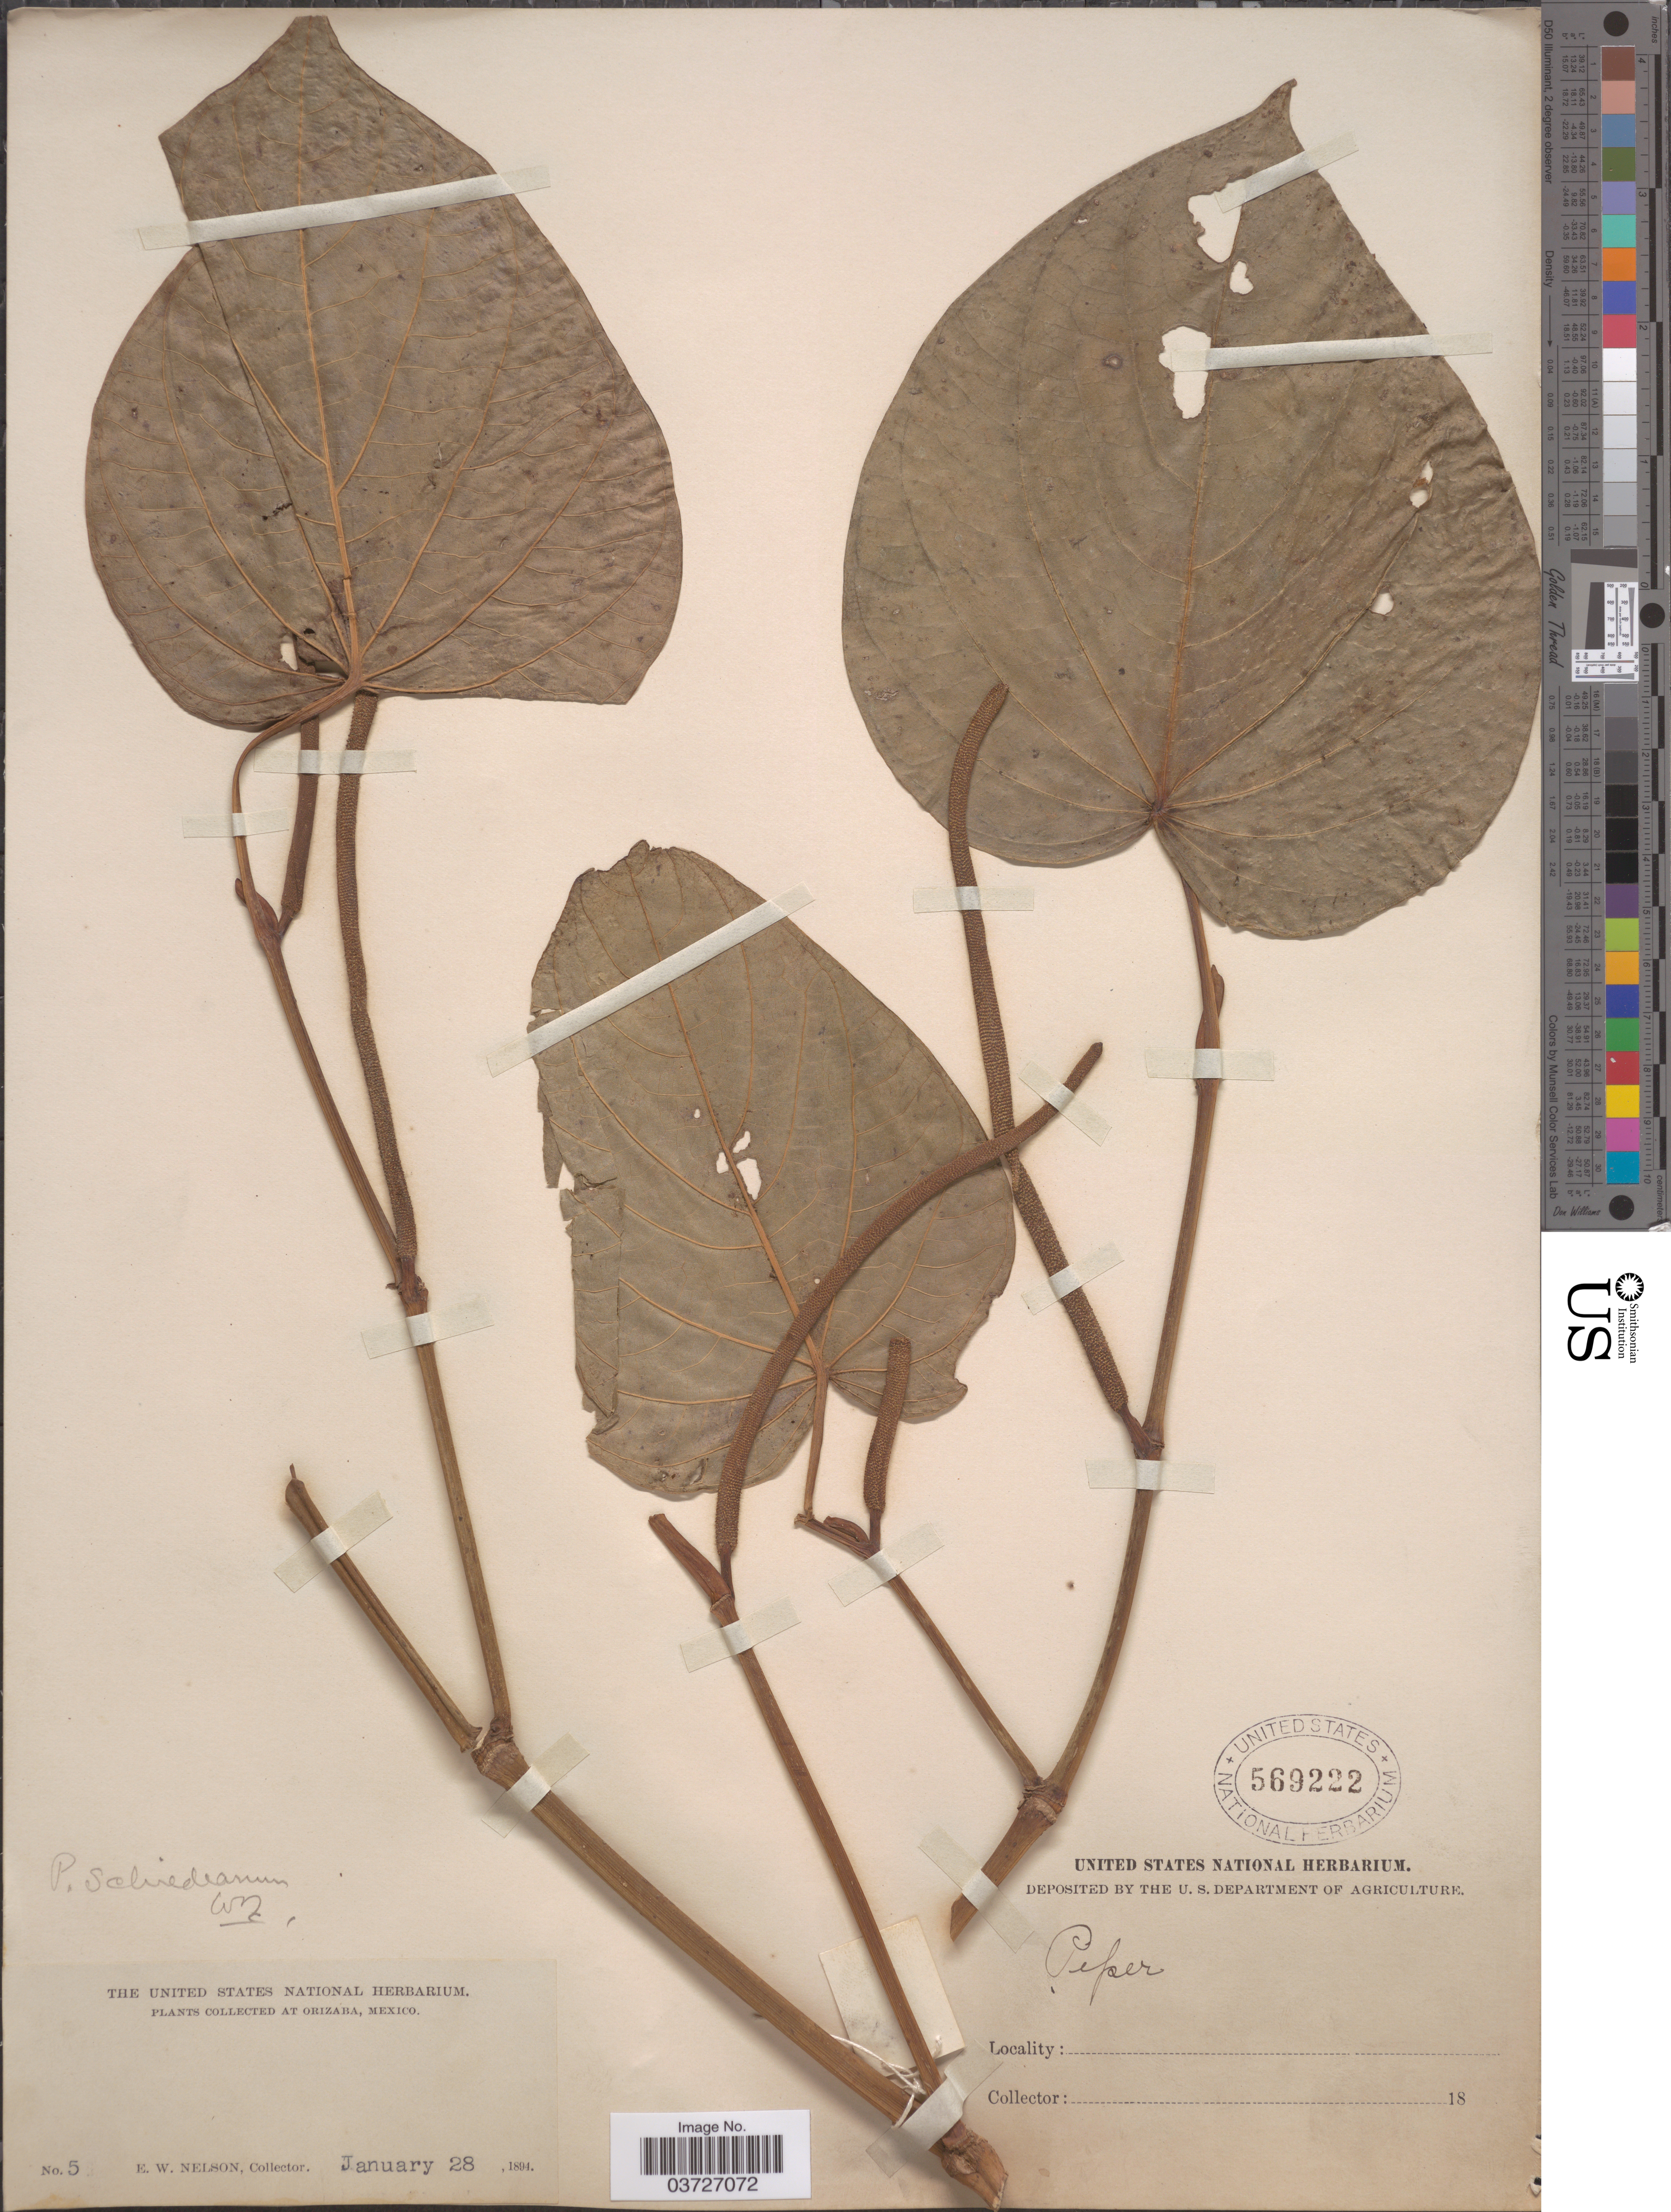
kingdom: Plantae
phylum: Tracheophyta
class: Magnoliopsida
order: Piperales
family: Piperaceae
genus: Piper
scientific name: Piper schiedeanum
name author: Steud.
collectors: E. W. Nelson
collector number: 5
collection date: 1894-01-28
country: Mexico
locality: Orizaba.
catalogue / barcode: US 569222